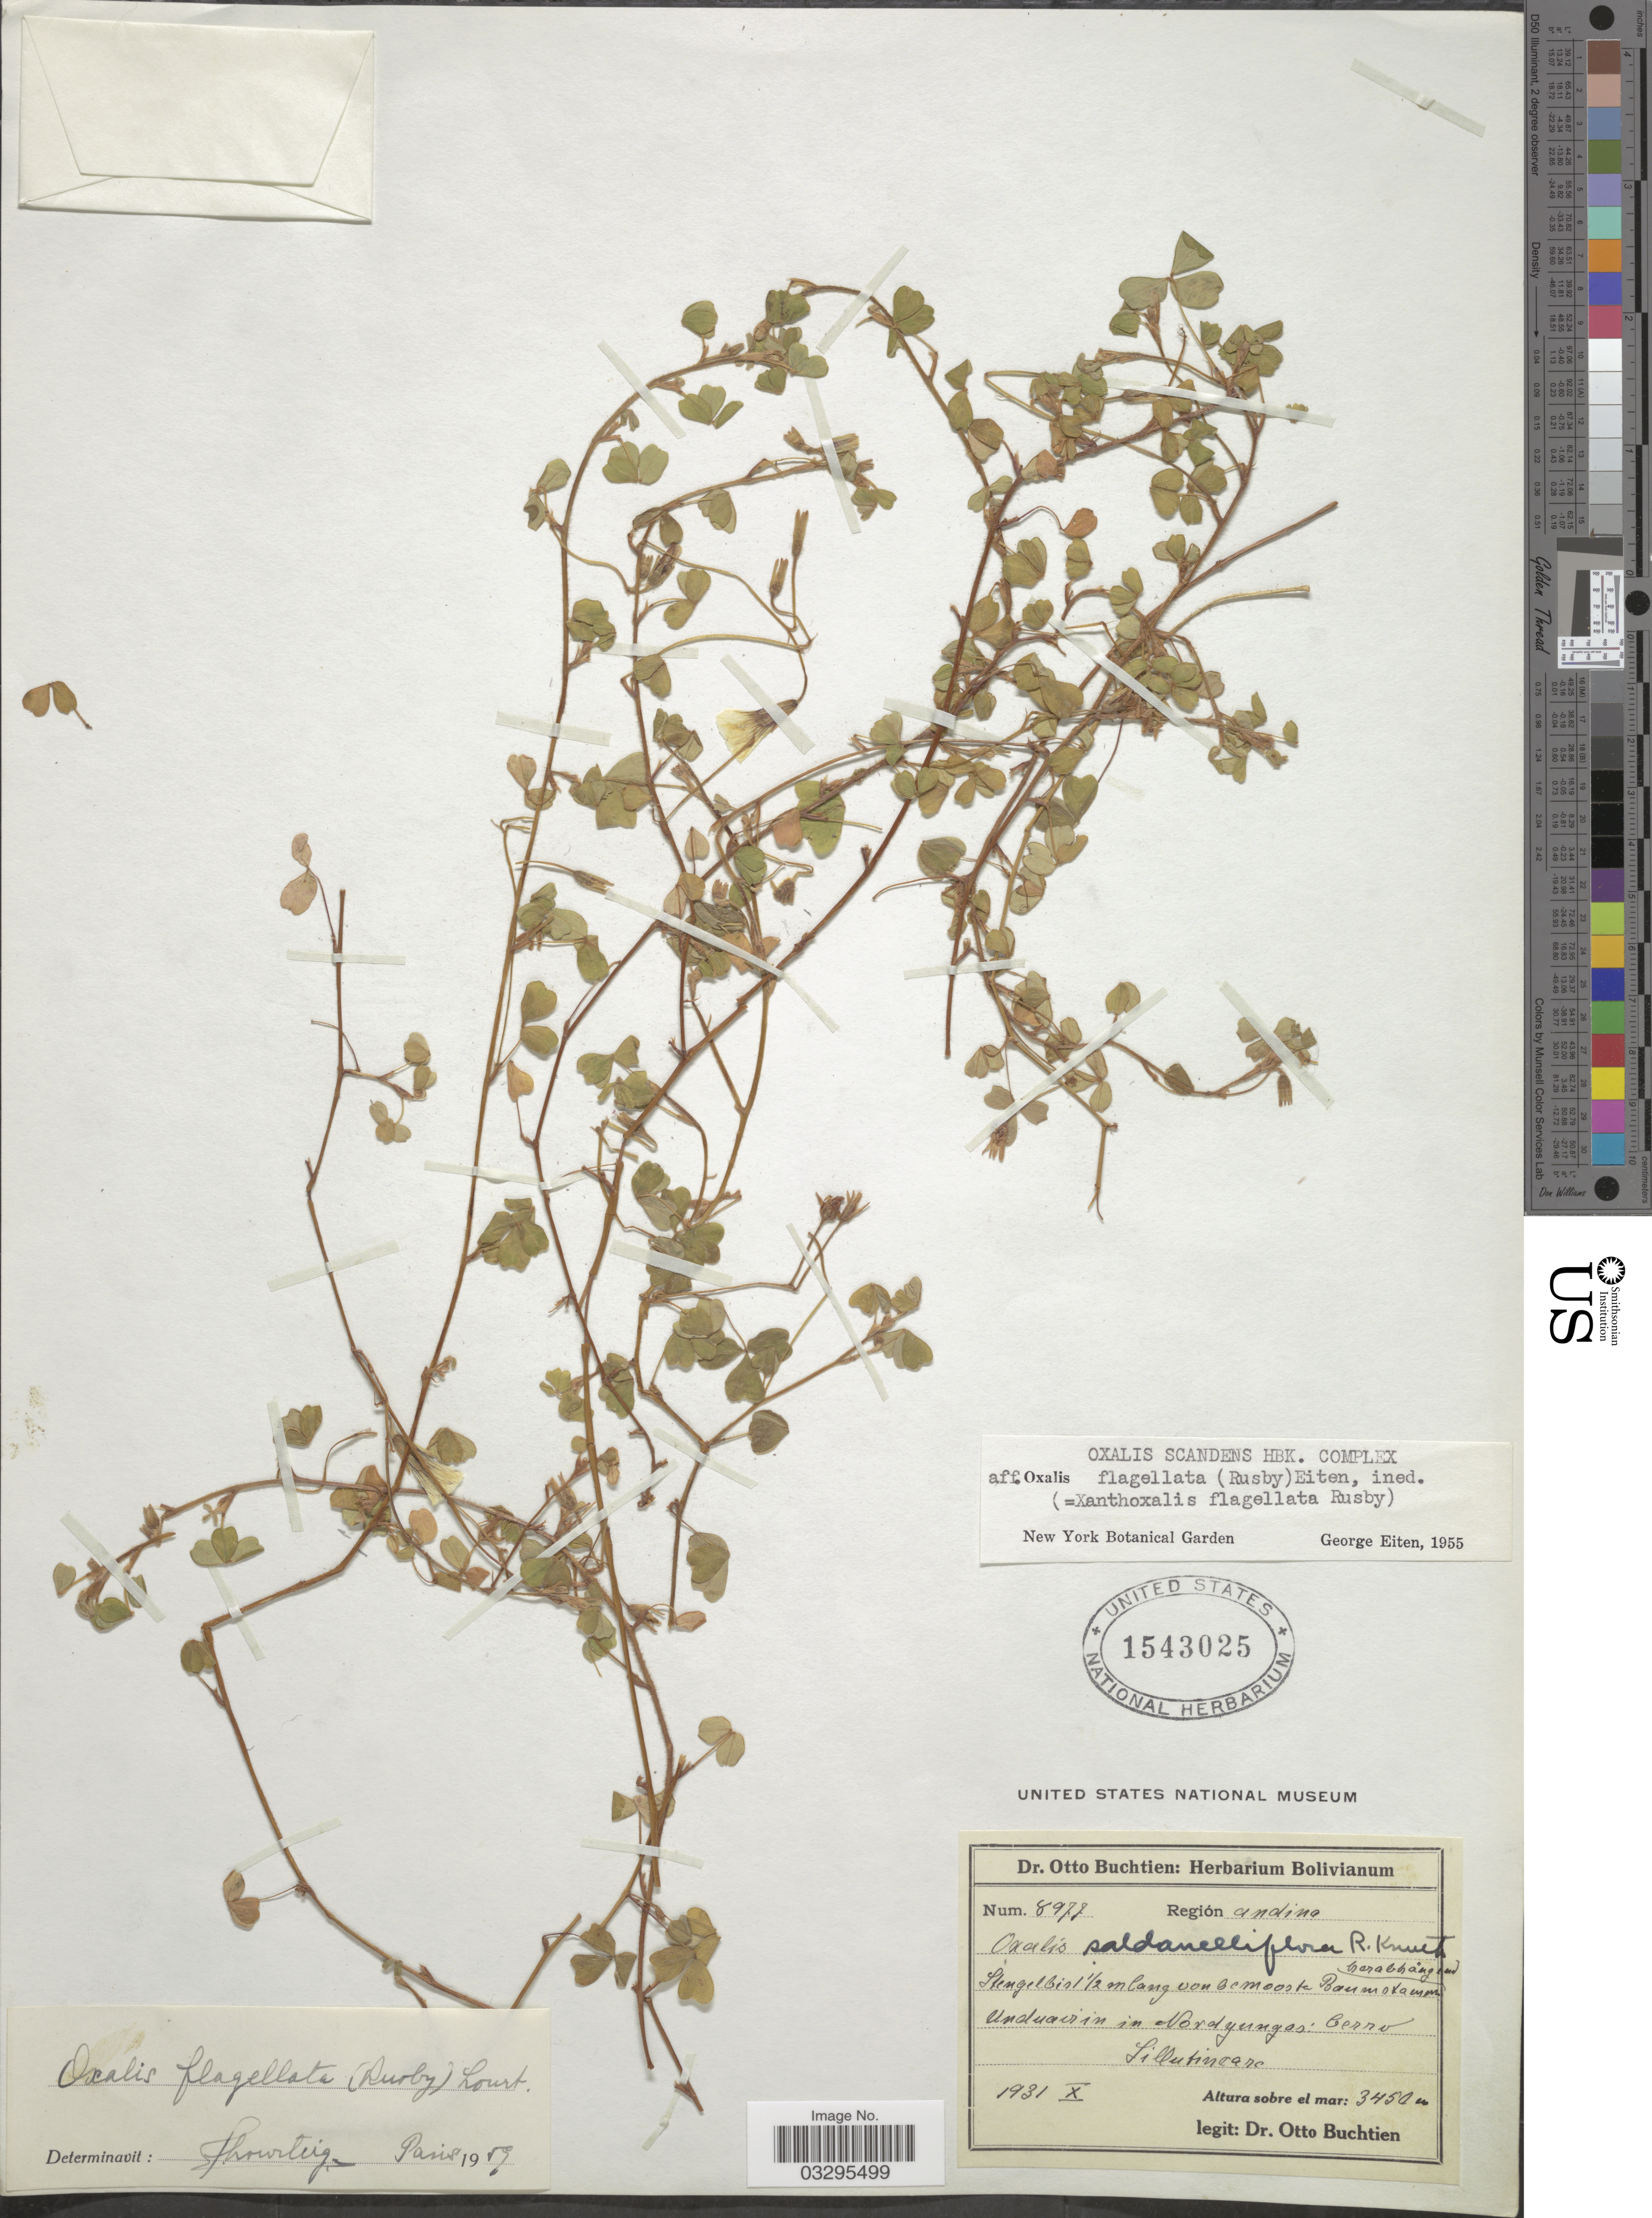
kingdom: Plantae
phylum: Tracheophyta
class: Magnoliopsida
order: Oxalidales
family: Oxalidaceae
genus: Oxalis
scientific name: Oxalis flagellata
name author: (Rusby) Lourteig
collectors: O. Buchtien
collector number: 8977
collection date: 1931-10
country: Bolivia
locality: Región: andina. Unduavi in Nordyungas: Cerro Sillutincara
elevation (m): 3450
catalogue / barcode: US 1543025